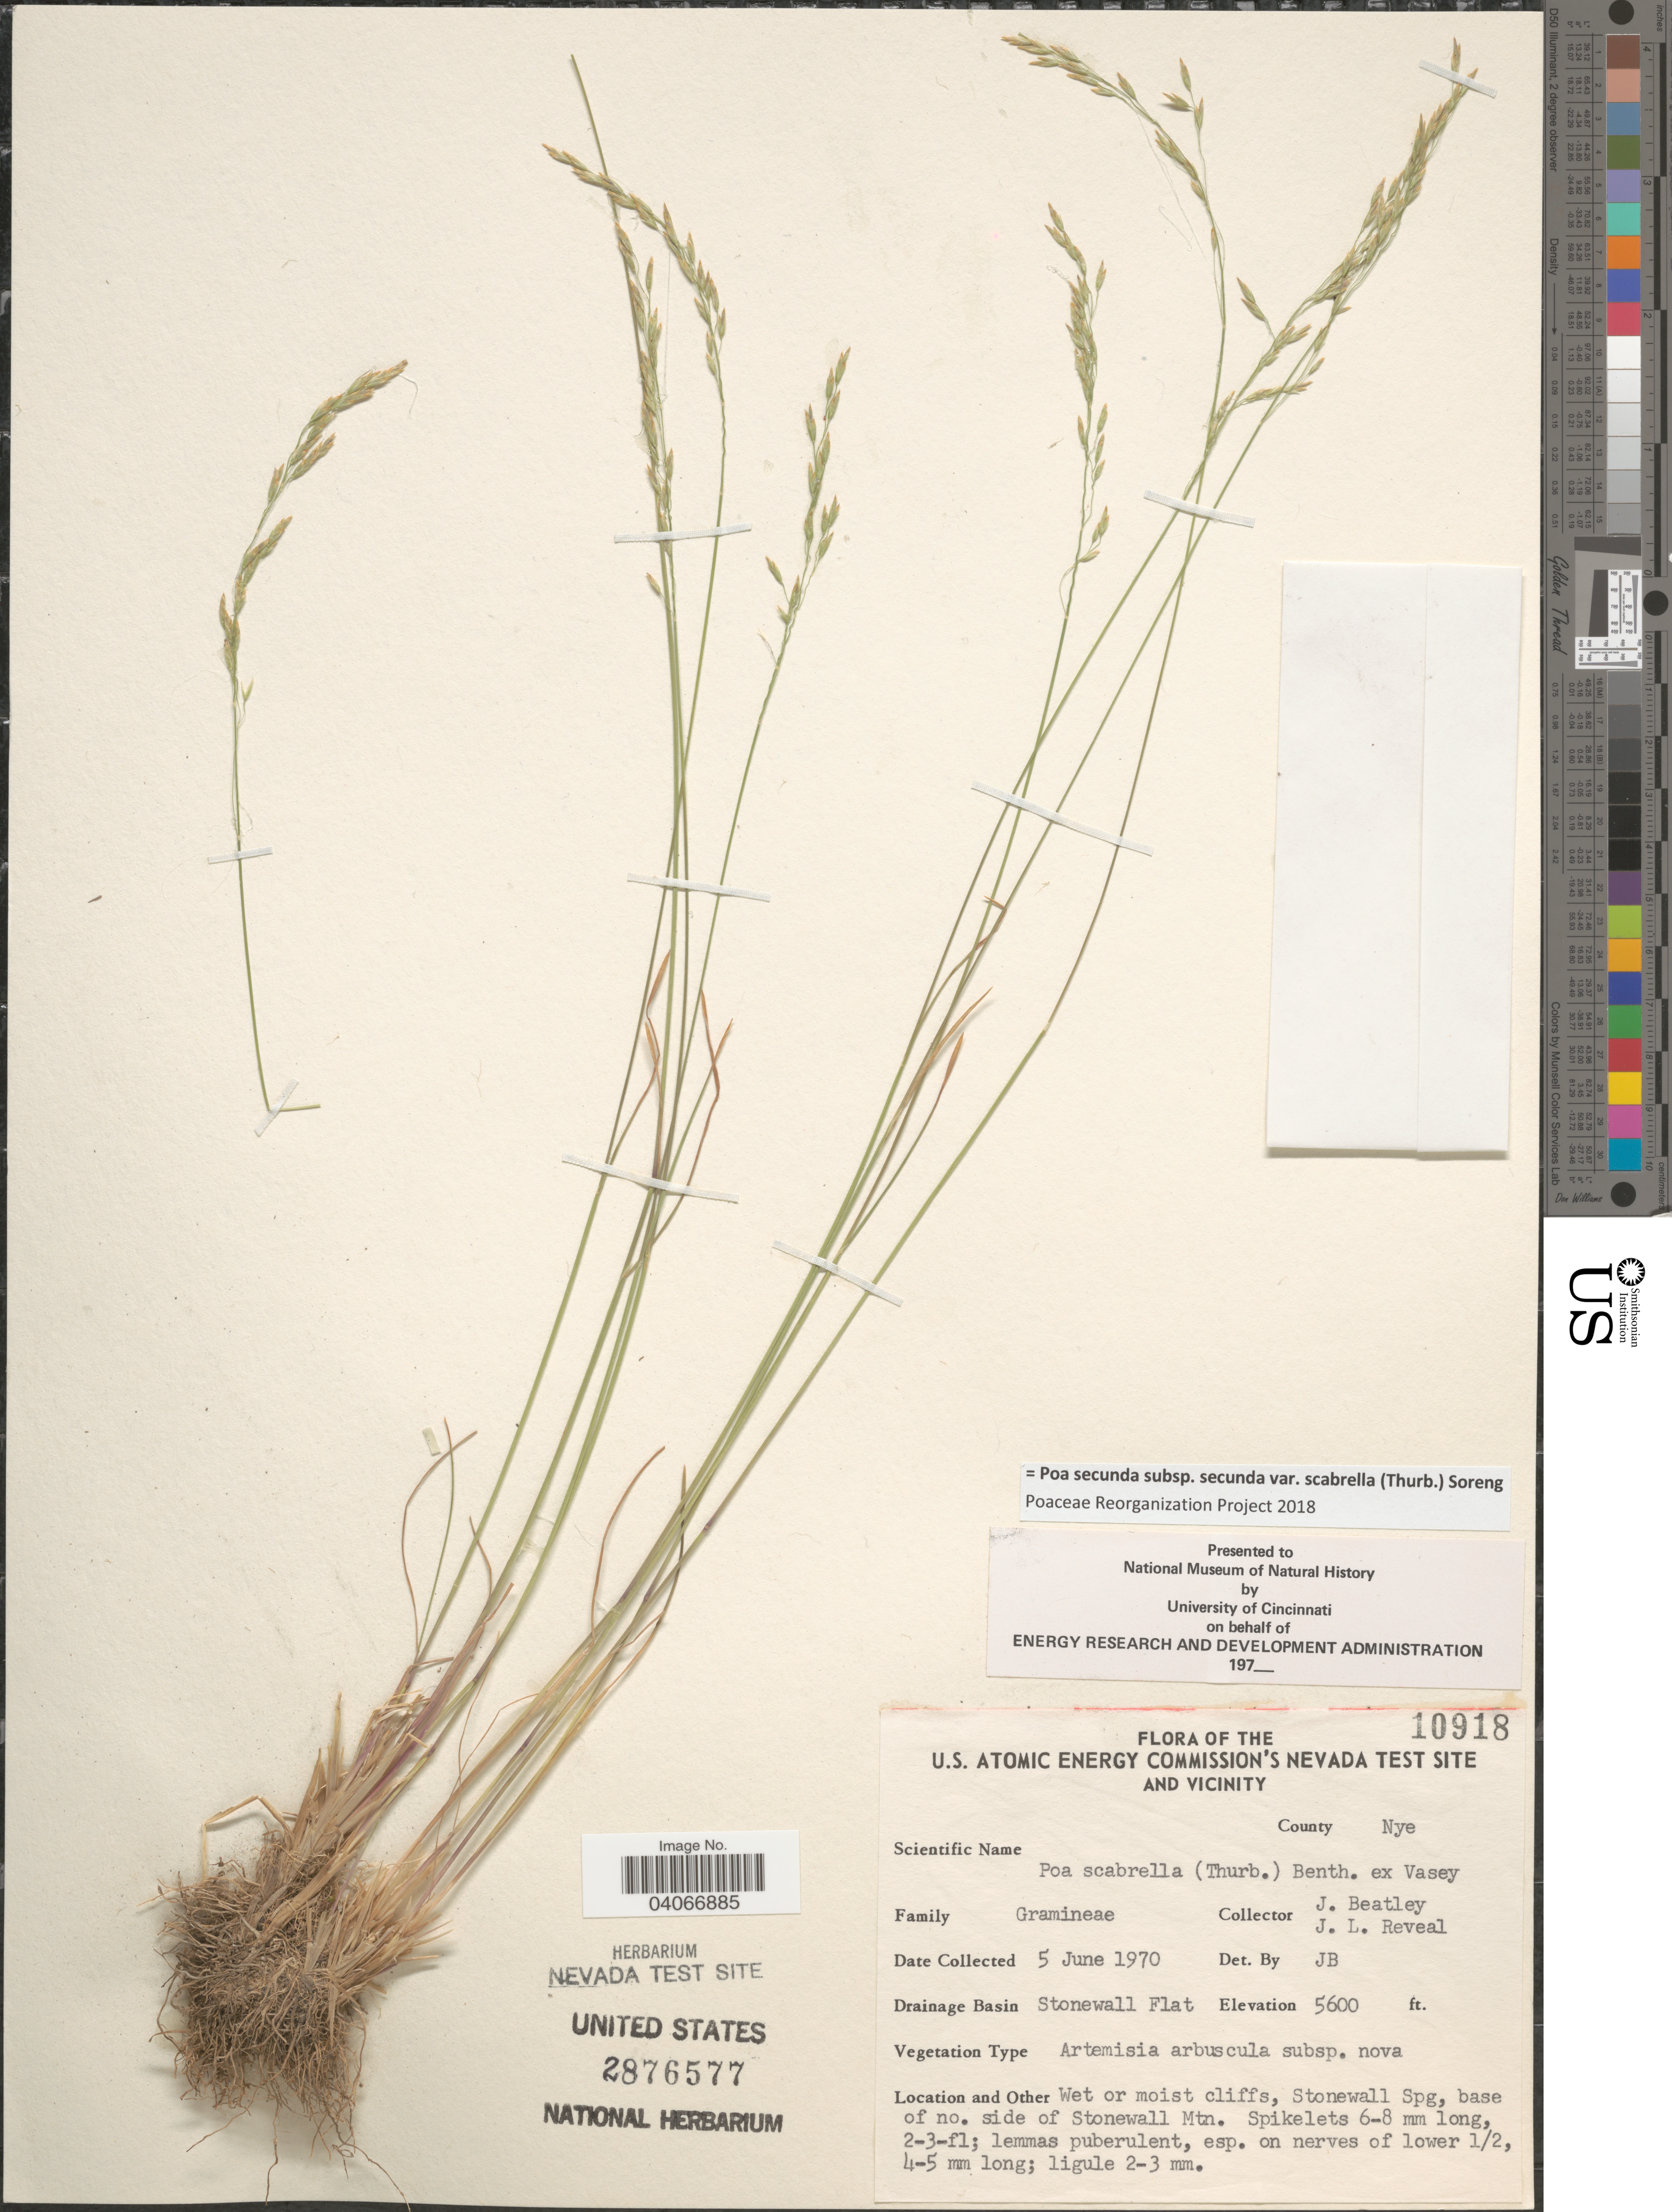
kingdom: Plantae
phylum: Tracheophyta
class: Liliopsida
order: Poales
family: Poaceae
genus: Poa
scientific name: Poa secunda subsp. secunda var. scabrella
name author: (Thurb.) Soreng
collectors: J. C. Beatley & J. L. Reveal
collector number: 10918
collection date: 1970-06-05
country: United States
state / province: Nevada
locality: The U.S. Atomic Energy Commission's Nevada Test Site and Vicinity. County Nye. Wet or moist cliffs, Stonewall Spg, base of no. side of Stonewall Mtn. Drainage Basin Stonewall Flat.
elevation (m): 1707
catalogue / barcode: US 2876577